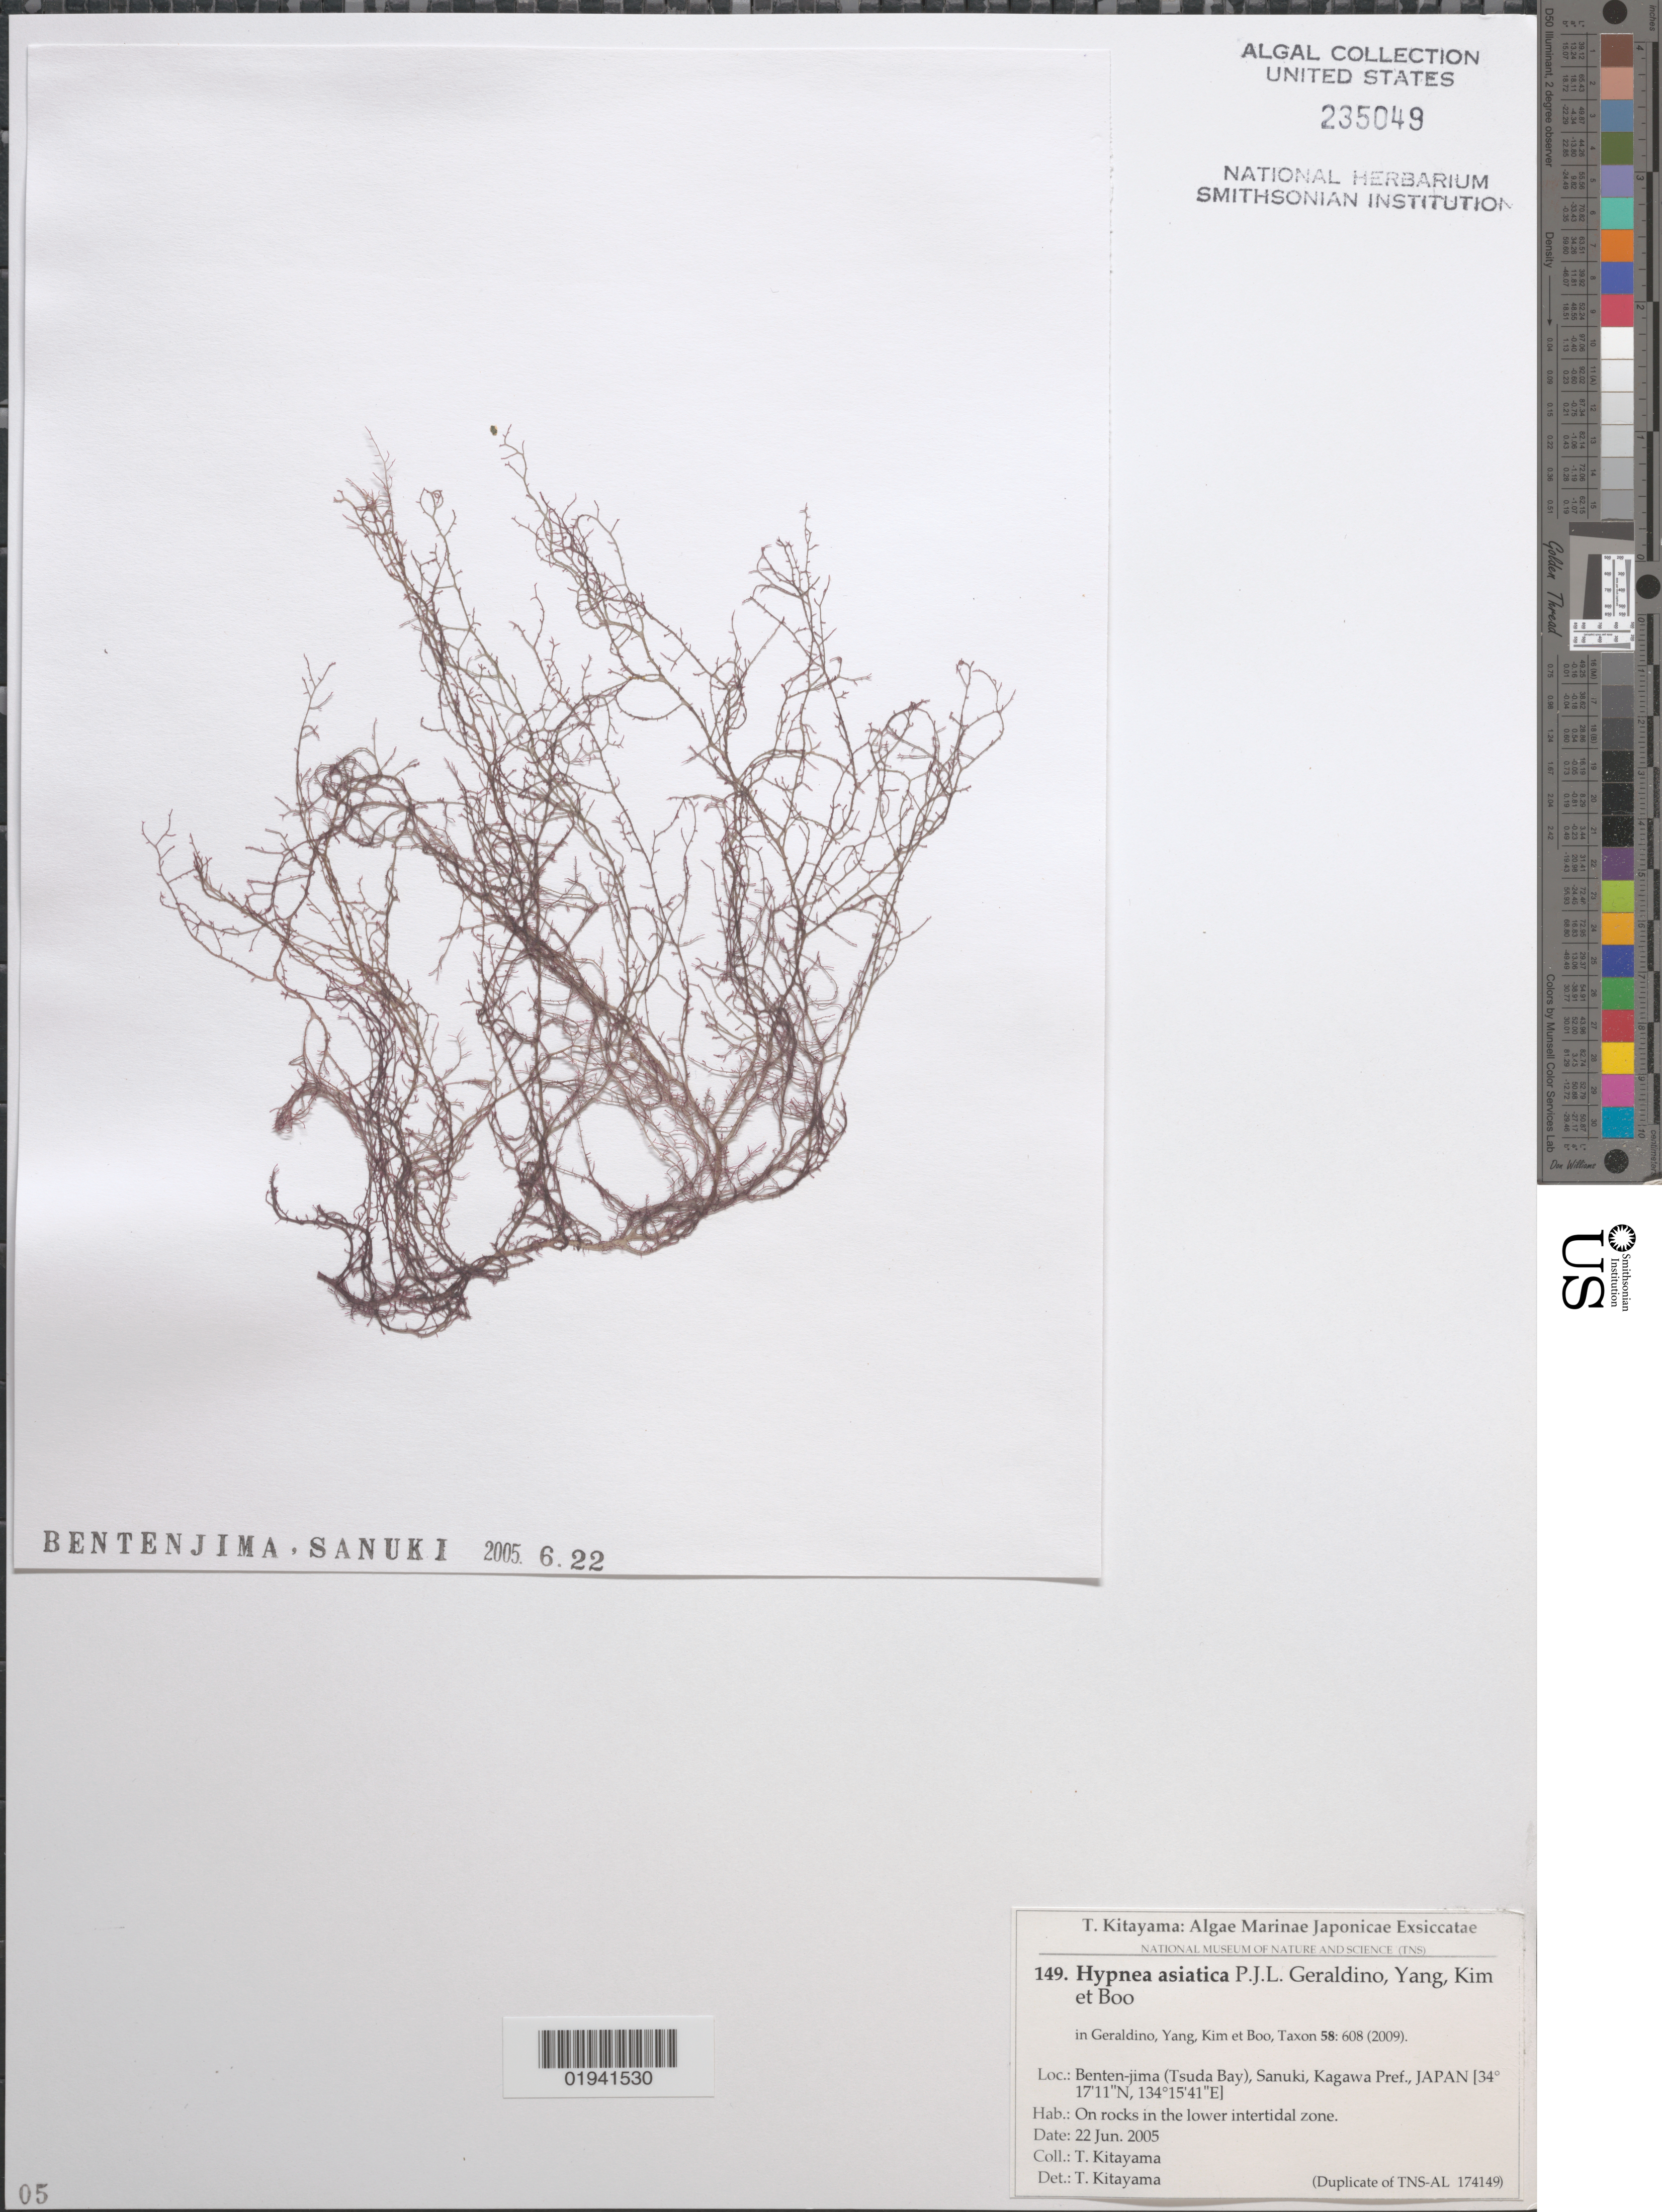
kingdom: Plantae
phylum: Rhodophyta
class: Florideophyceae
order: Gigartinales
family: Cystocloniaceae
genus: Hypnea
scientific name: Hypnea asiatica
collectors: T. Kitayama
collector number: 149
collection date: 2005-06-22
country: Japan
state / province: Kagawa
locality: Benten-jima (Tsuda Bay), Sanuki, Kagawa Pref.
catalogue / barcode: US 235049